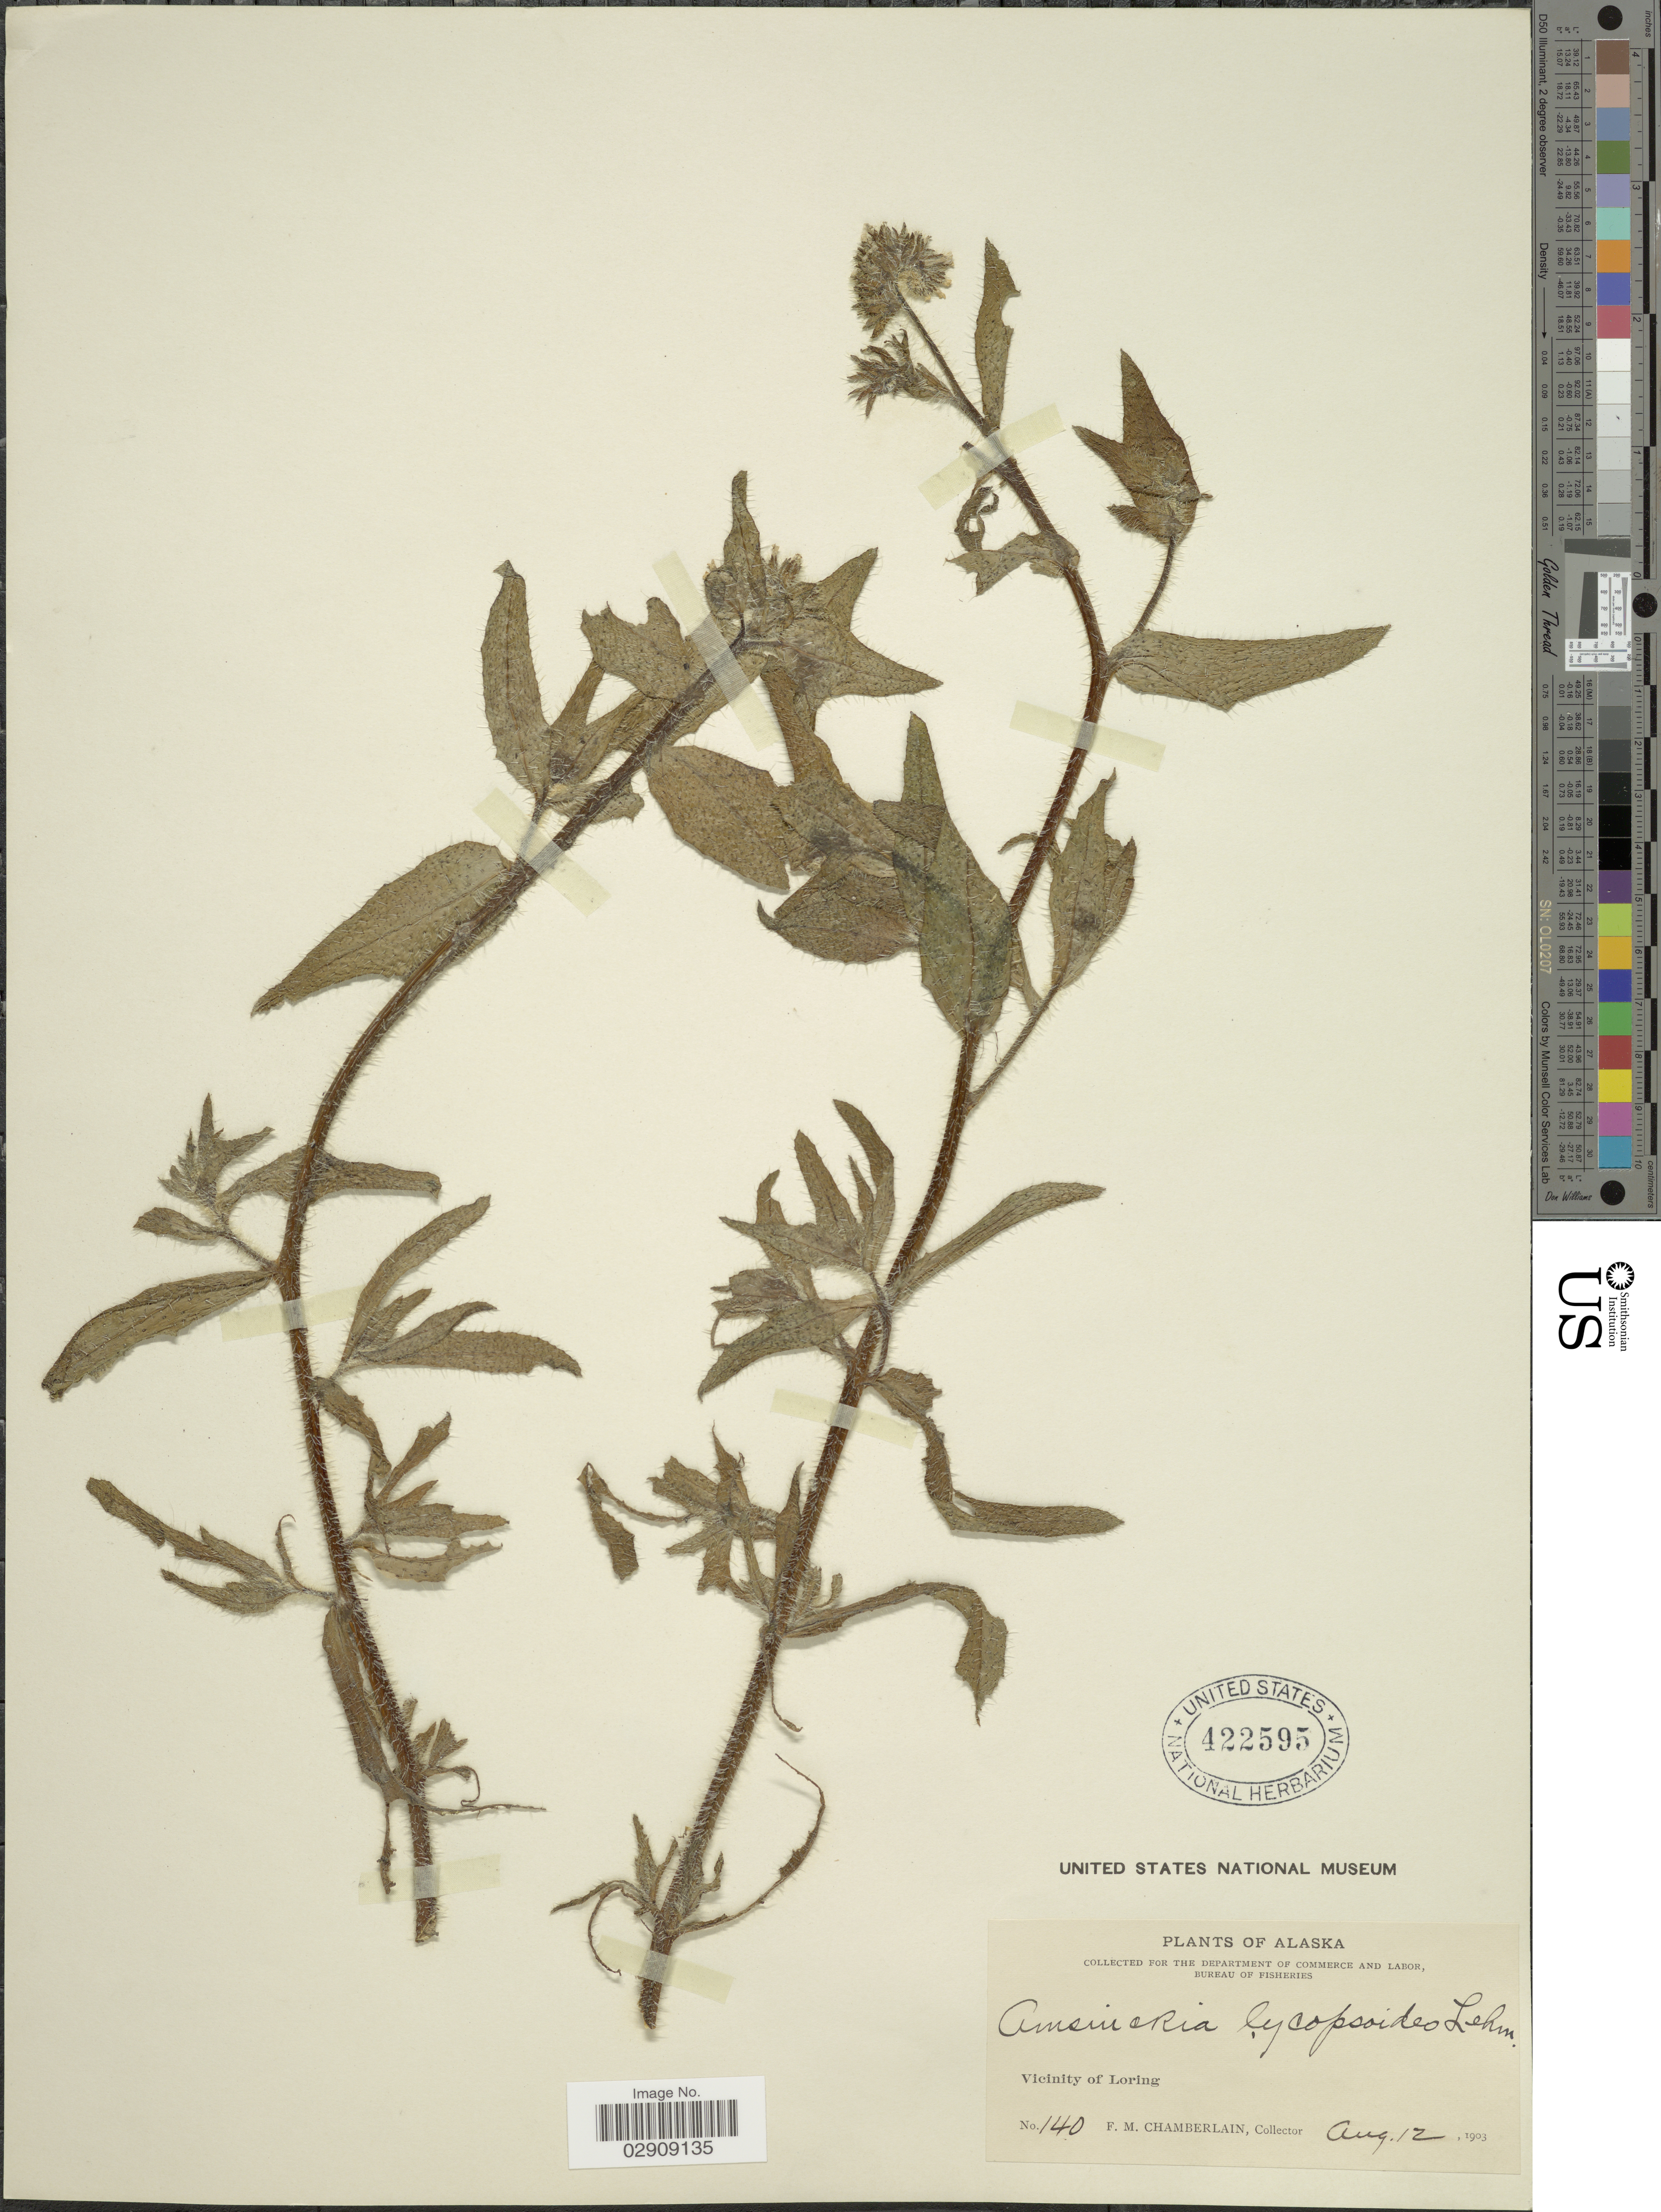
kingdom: Plantae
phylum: Tracheophyta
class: Magnoliopsida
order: Boraginales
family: Boraginaceae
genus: Amsinckia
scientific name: Amsinckia lycopsoides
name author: Lehm.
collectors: F. Chamberlain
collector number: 140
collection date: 1903-08-12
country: United States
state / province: Alaska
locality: Vicinity of Loring.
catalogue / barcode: US 422595